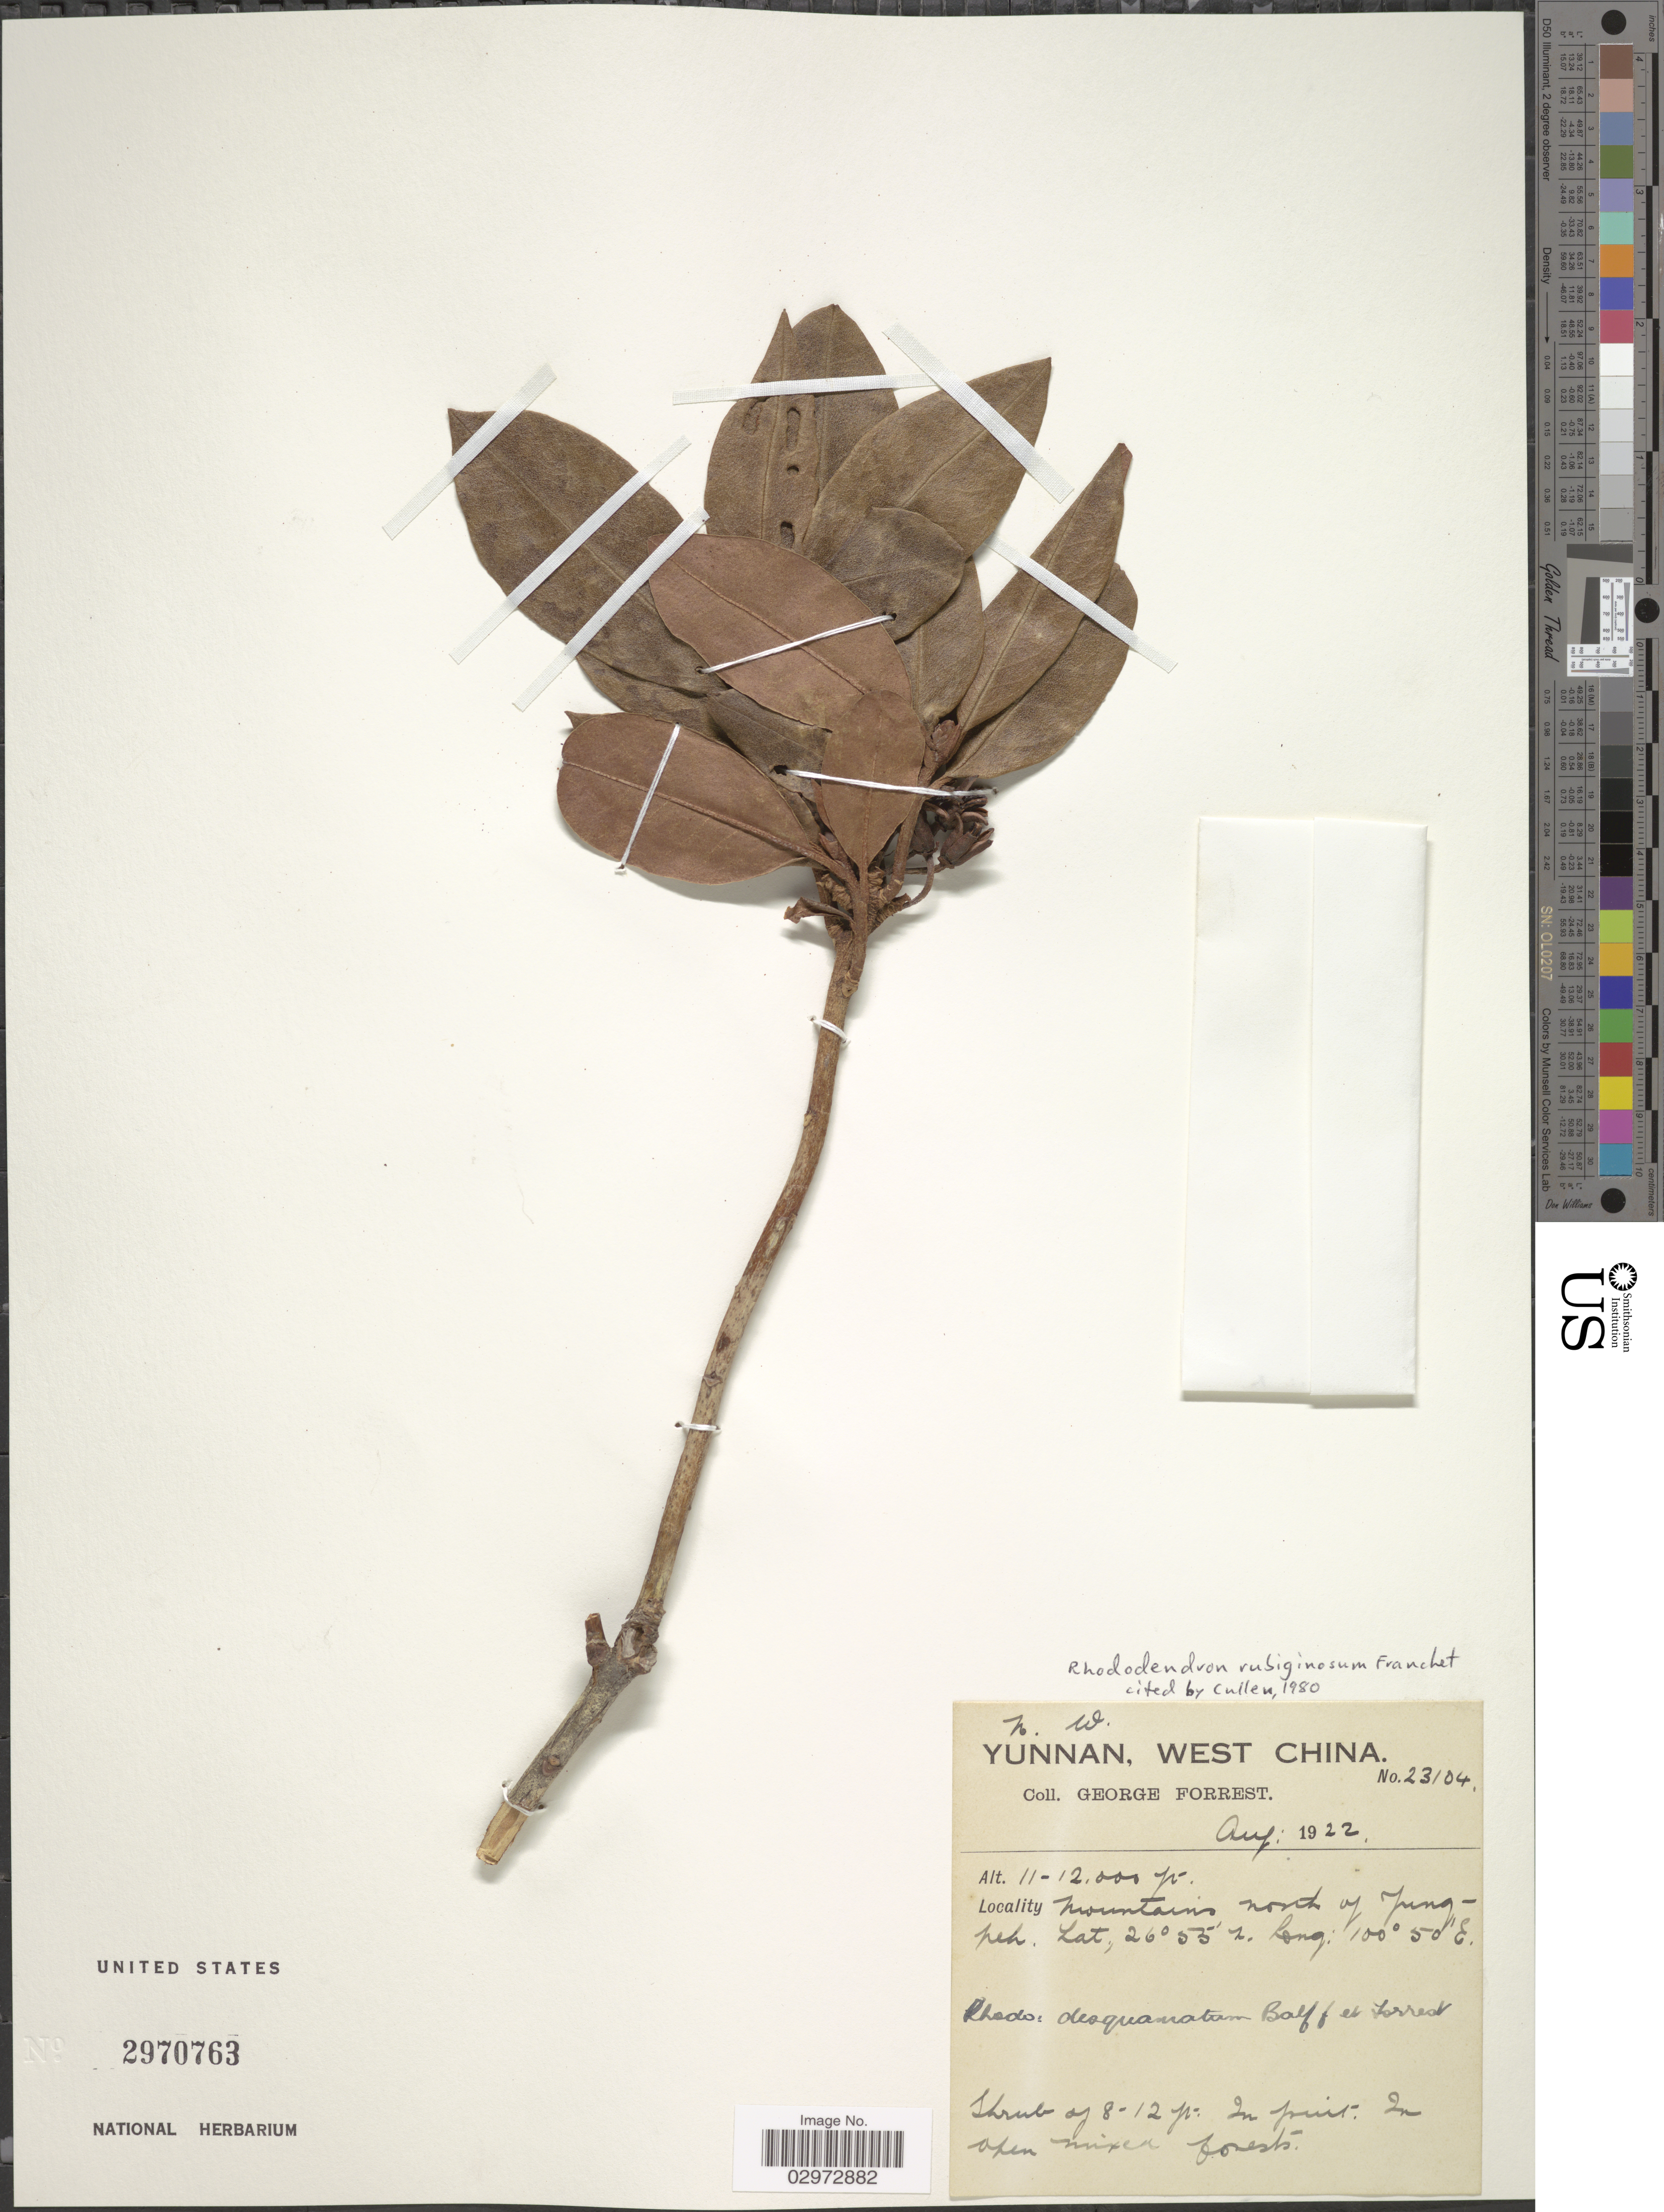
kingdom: Plantae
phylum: Tracheophyta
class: Magnoliopsida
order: Ericales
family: Ericaceae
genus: Rhododendron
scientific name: Rhododendron rubiginosum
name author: Franch.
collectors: G. Forrest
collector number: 23104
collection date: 1922-08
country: China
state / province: Yunnan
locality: West China, mountains north of Tung-peh.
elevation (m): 3353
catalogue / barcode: US 2970763